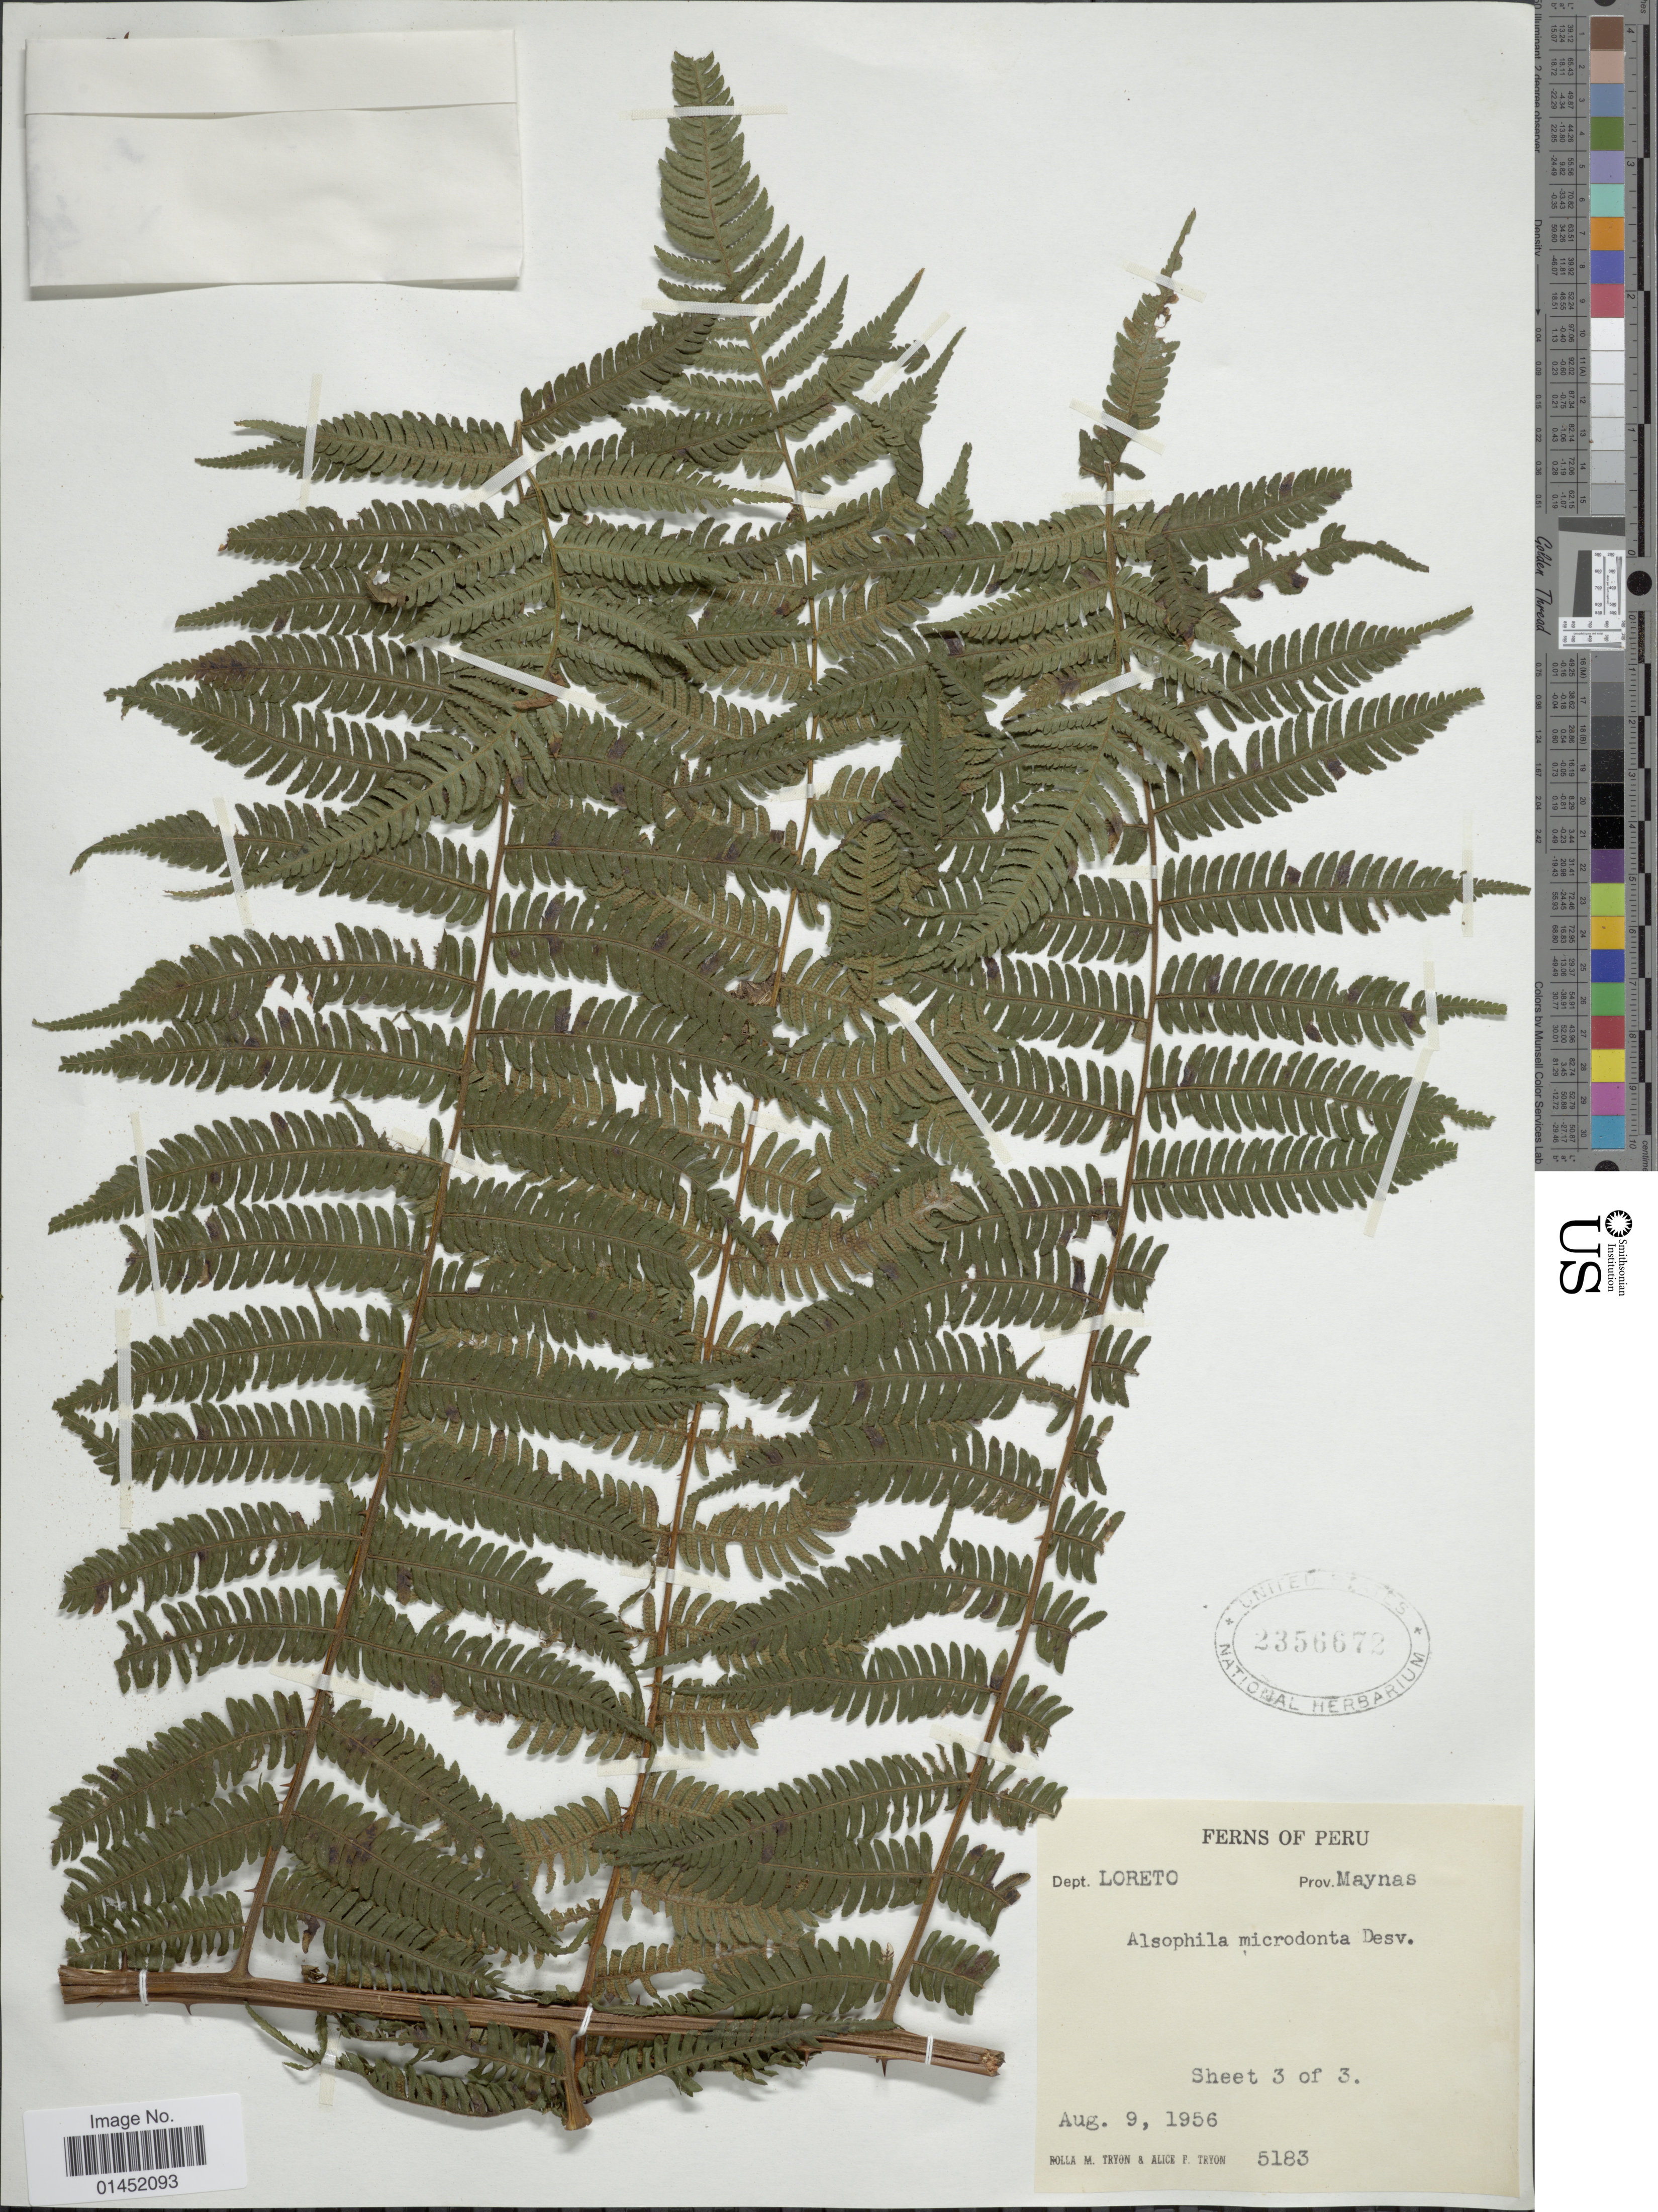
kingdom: Plantae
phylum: Tracheophyta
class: Polypodiopsida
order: Cyatheales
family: Cyatheaceae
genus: Cyathea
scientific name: Cyathea microdonta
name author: (Desv.) Domin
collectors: R. M. Tryon & A. F. Tryon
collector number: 5183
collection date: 1956-08-09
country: Peru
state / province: Loreto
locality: Prov. Maynas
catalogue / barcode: US 2356672